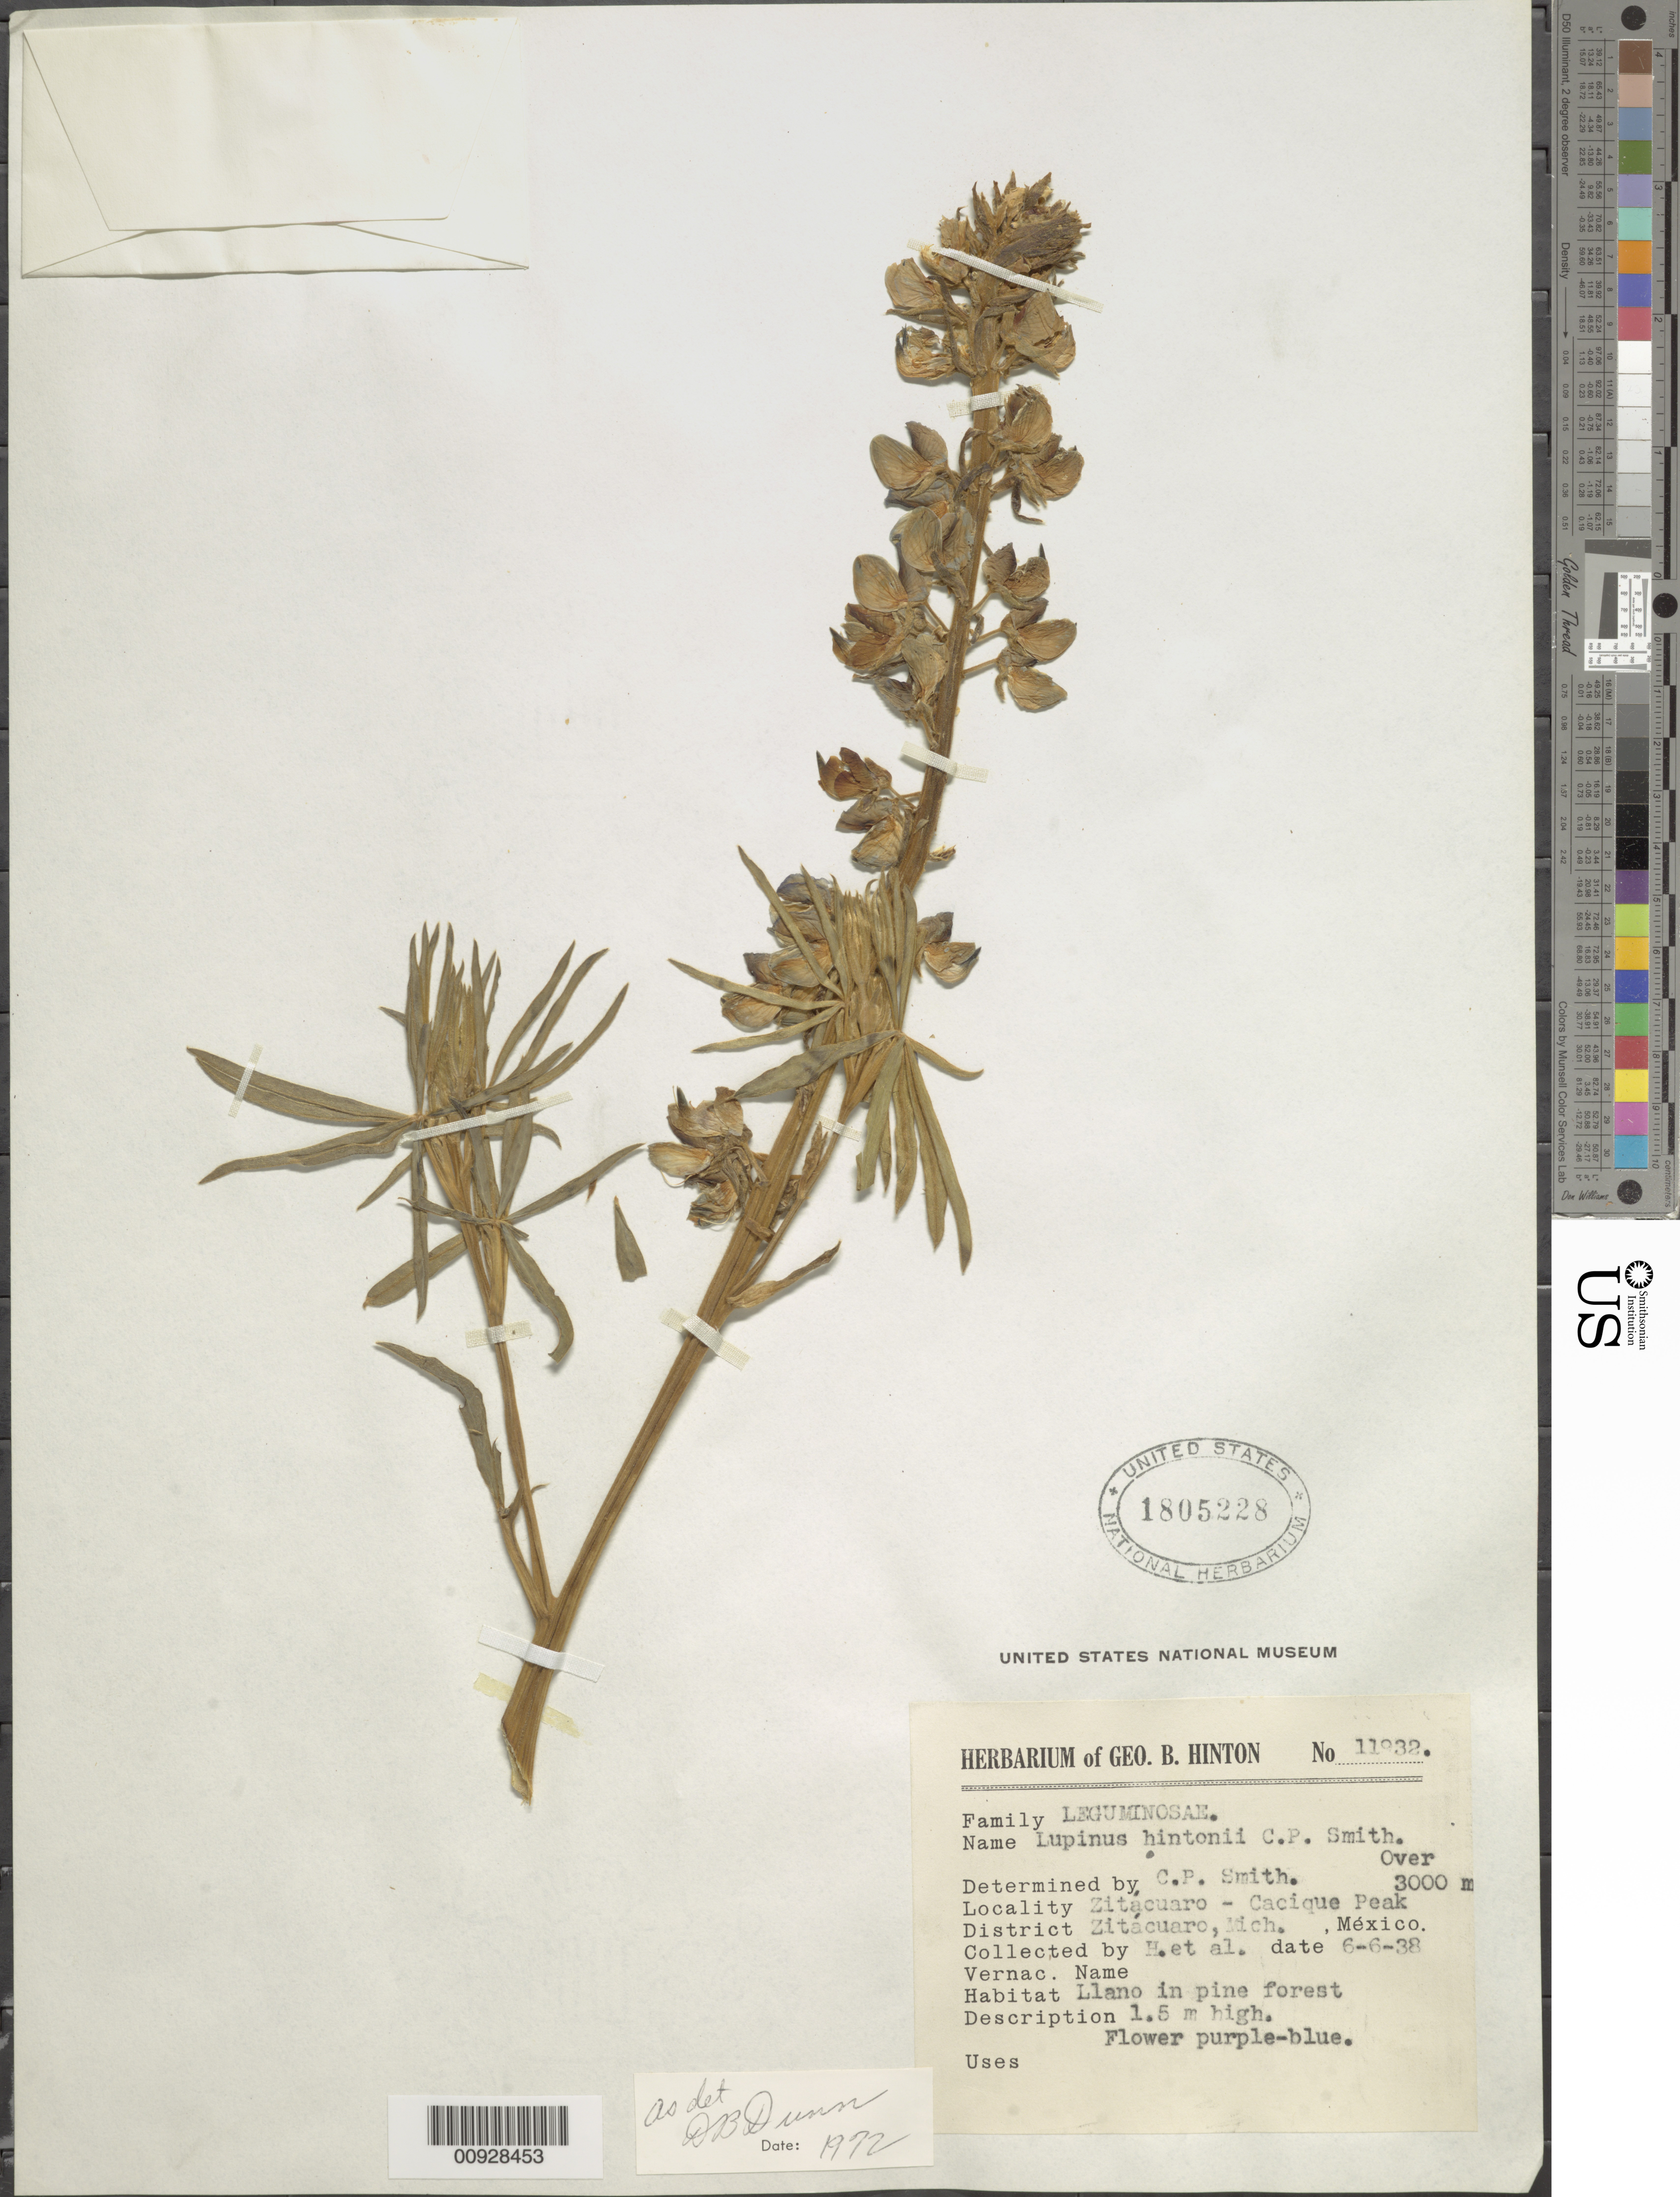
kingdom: Plantae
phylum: Tracheophyta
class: Magnoliopsida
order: Fabales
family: Fabaceae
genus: Lupinus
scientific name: Lupinus hintonii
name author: C.P. Sm.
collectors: G. B. Hinton & et al.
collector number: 11932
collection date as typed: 06 Jun 1938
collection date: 1938-06-06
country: Mexico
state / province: Michoacán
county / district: Zitácuaro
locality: Zitácuaro - Cacique Peak, District Zitácuaro, Michoacán.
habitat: Llano in pine forest.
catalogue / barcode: US 1805228